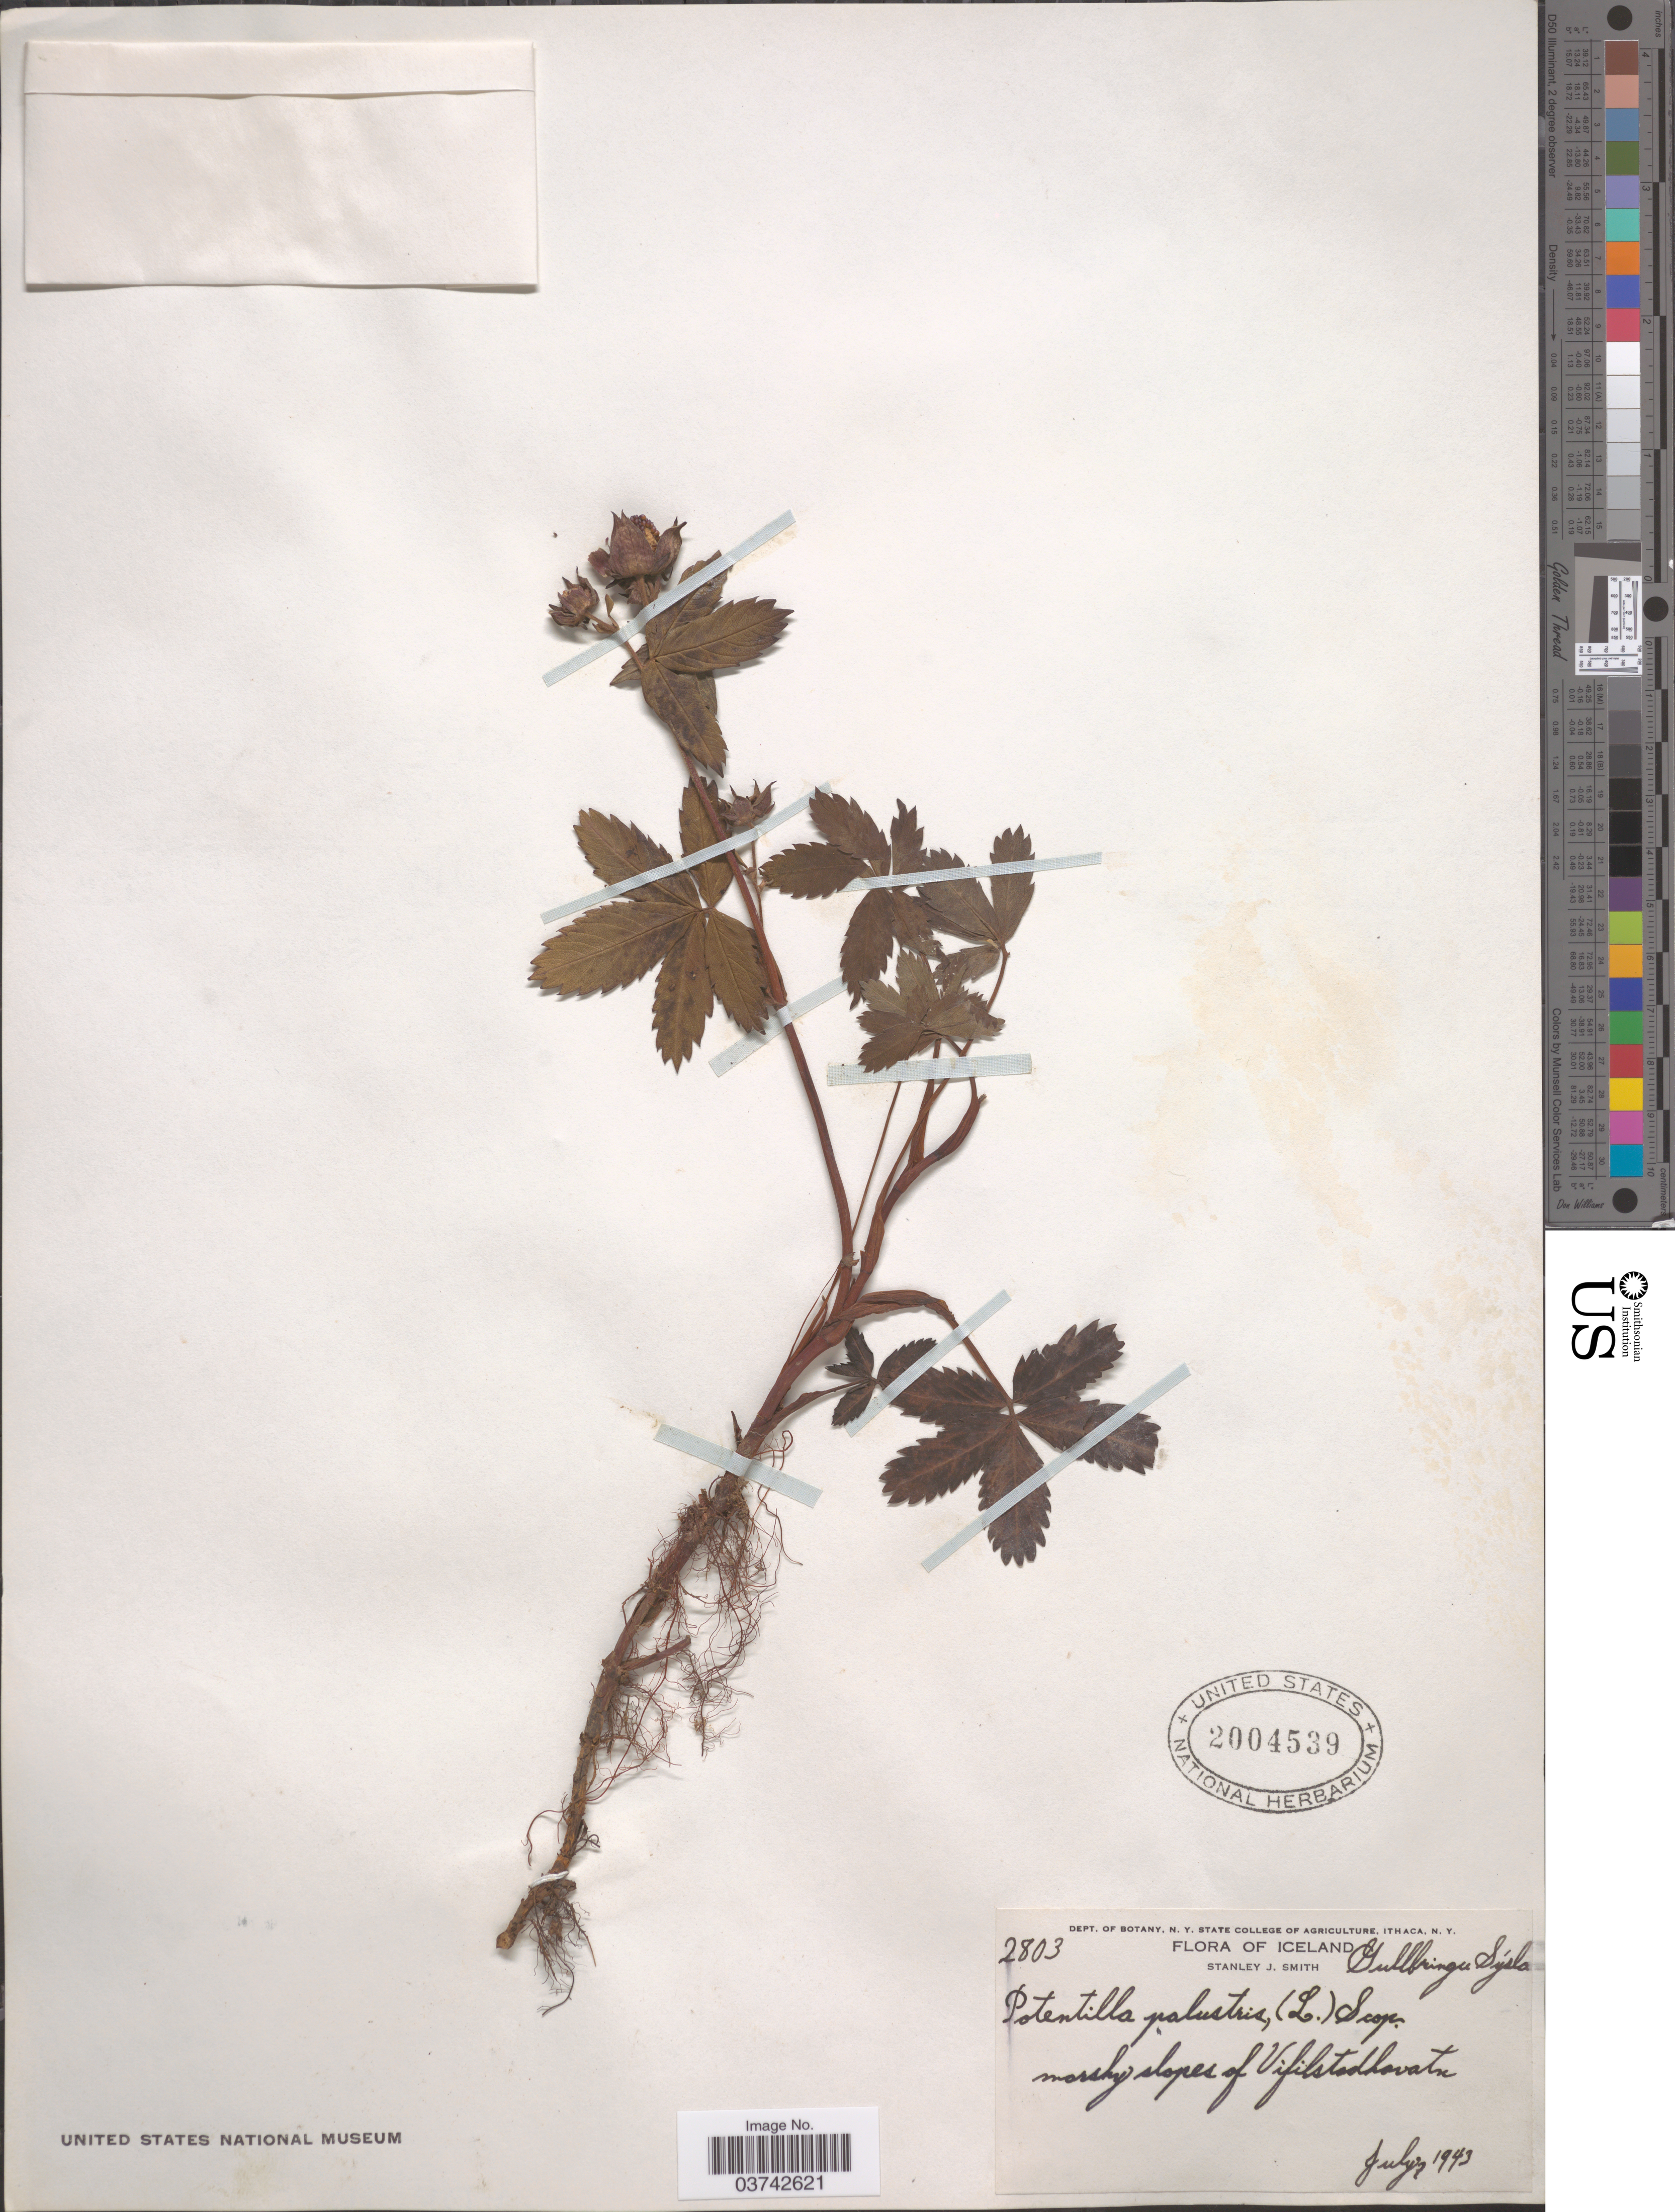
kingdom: Plantae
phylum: Tracheophyta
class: Magnoliopsida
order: Rosales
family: Rosaceae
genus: Comarum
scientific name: Comarum palustre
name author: L.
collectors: S. Smith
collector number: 2803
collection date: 1943-07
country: Iceland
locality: Gullbringu Sýsla. Marshy slopes of Vifilstadhavatn.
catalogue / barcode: US 2004539